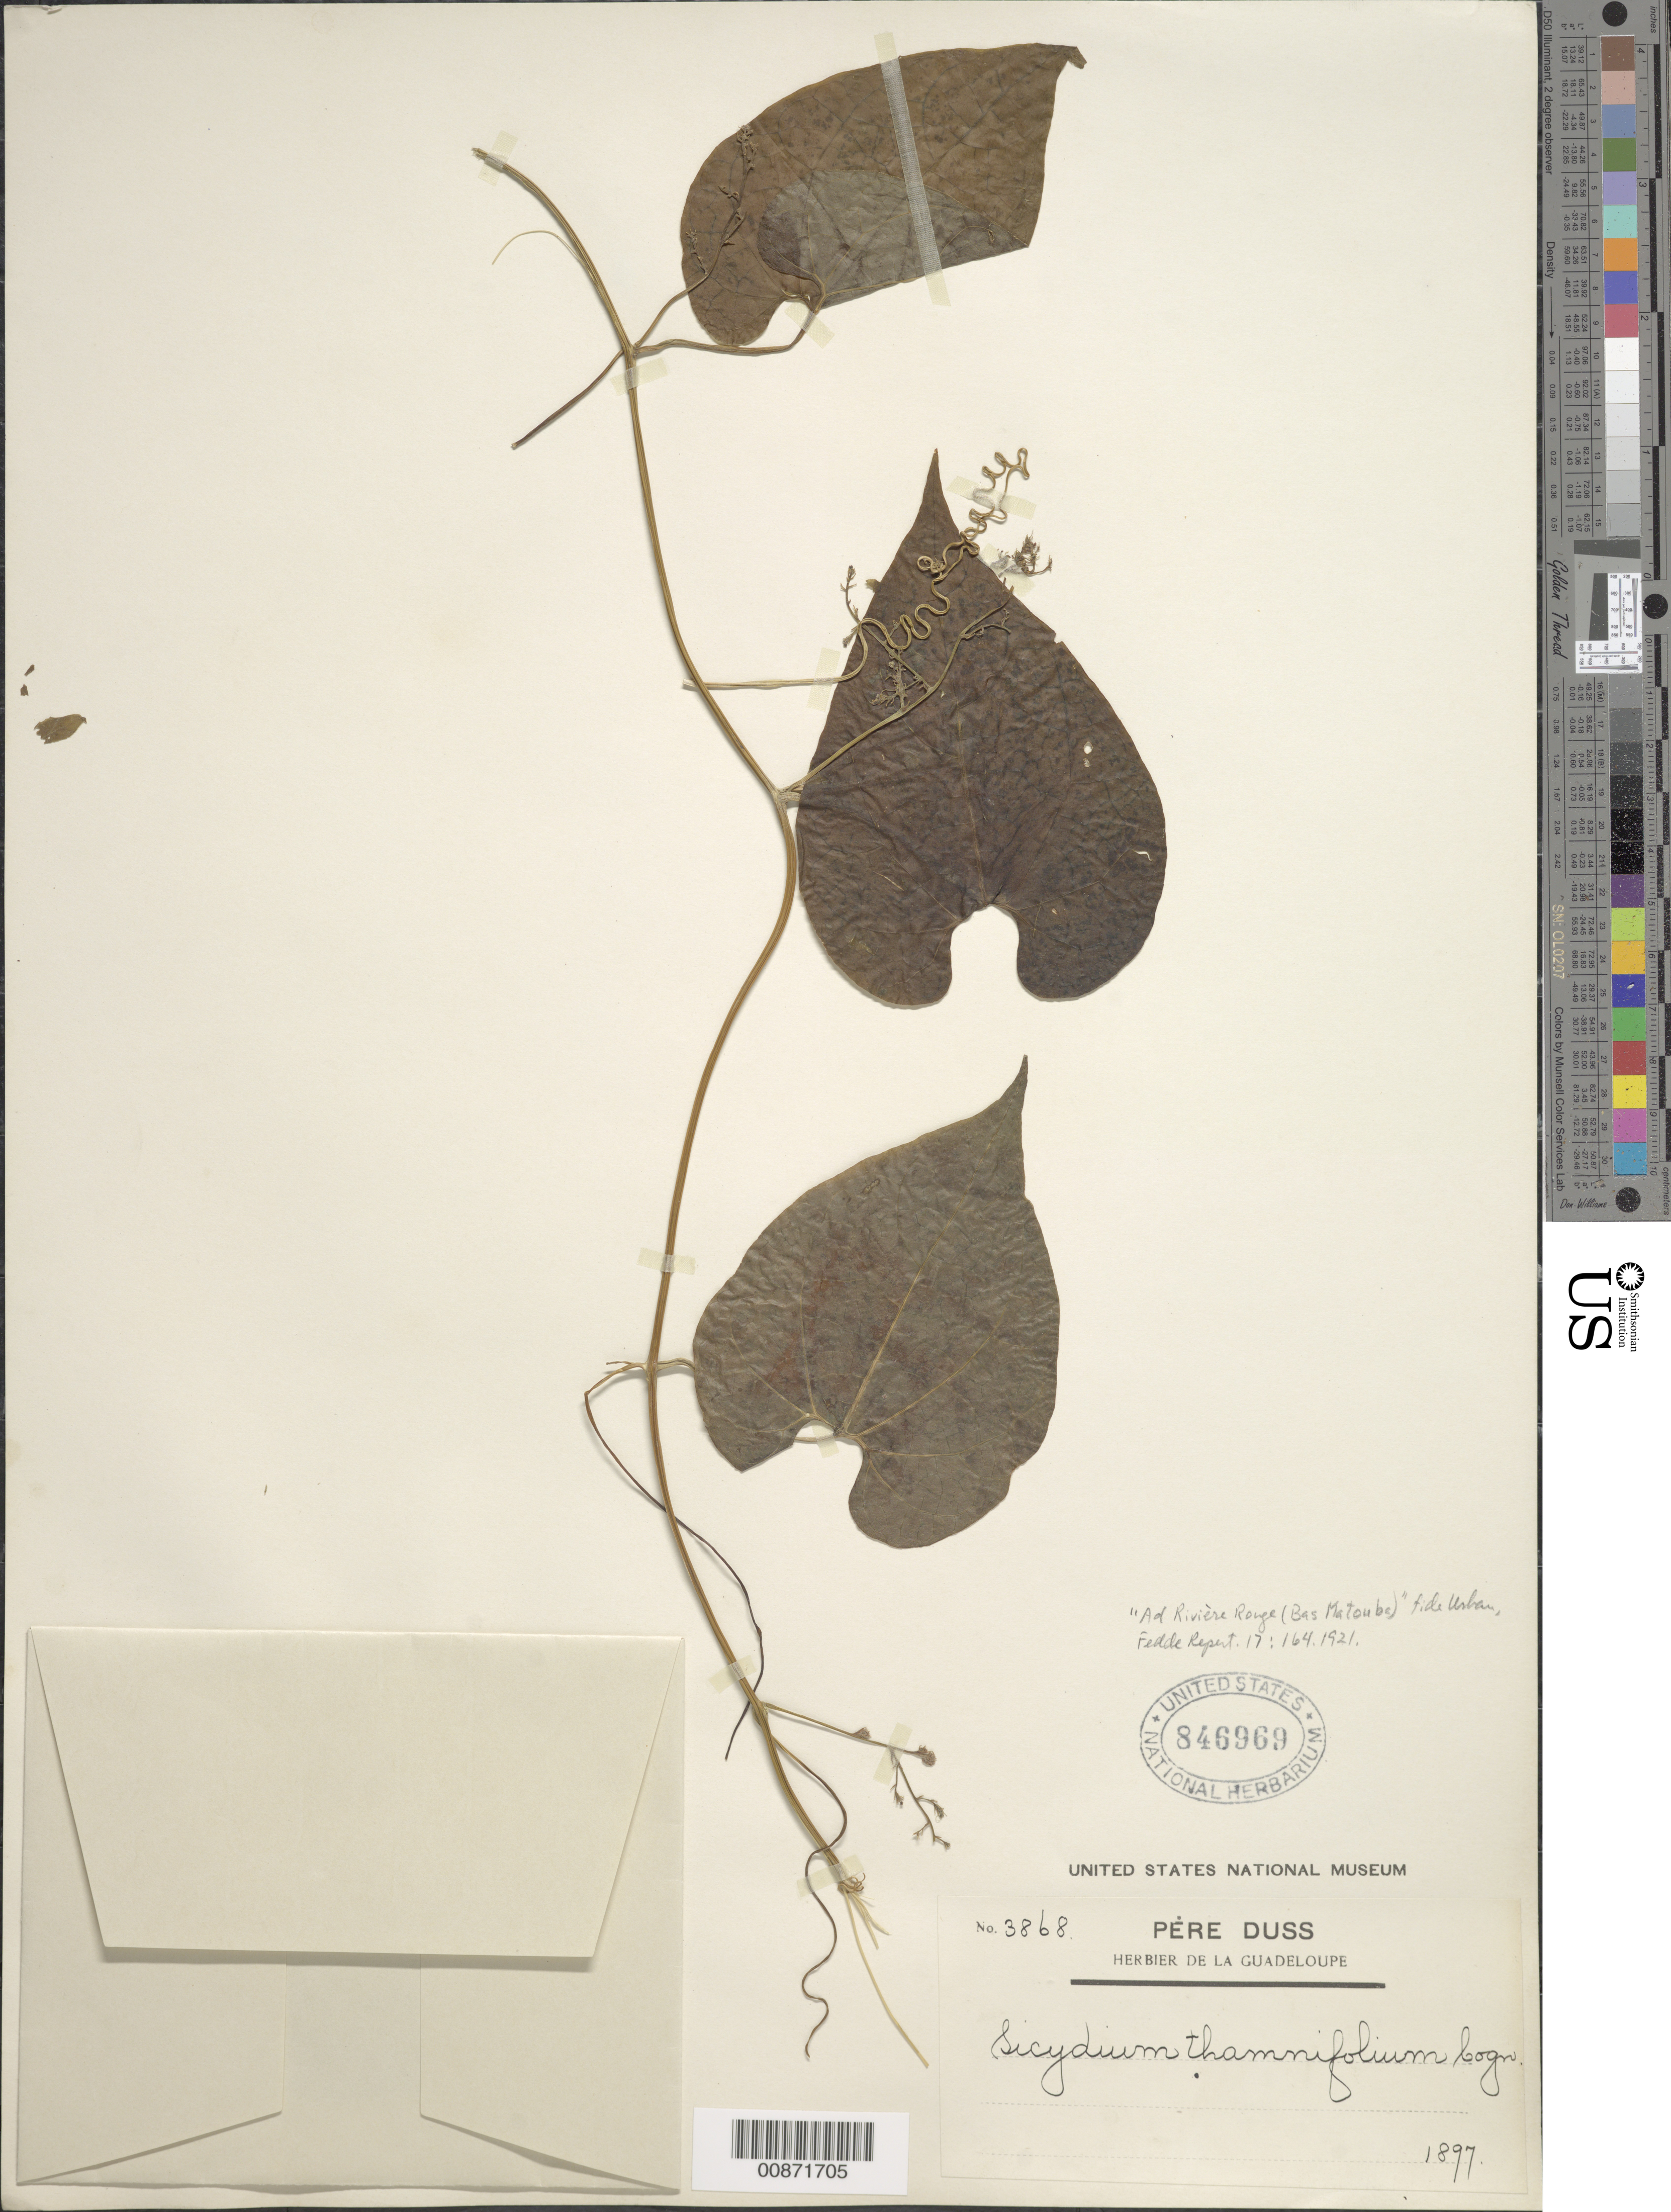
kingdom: Plantae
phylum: Tracheophyta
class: Magnoliopsida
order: Cucurbitales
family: Cucurbitaceae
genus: Sicydium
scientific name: Sicydium thamnifolium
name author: Cogn.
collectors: Père Duss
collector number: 3868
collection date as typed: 1897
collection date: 1897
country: Guadeloupe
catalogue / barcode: US 846969